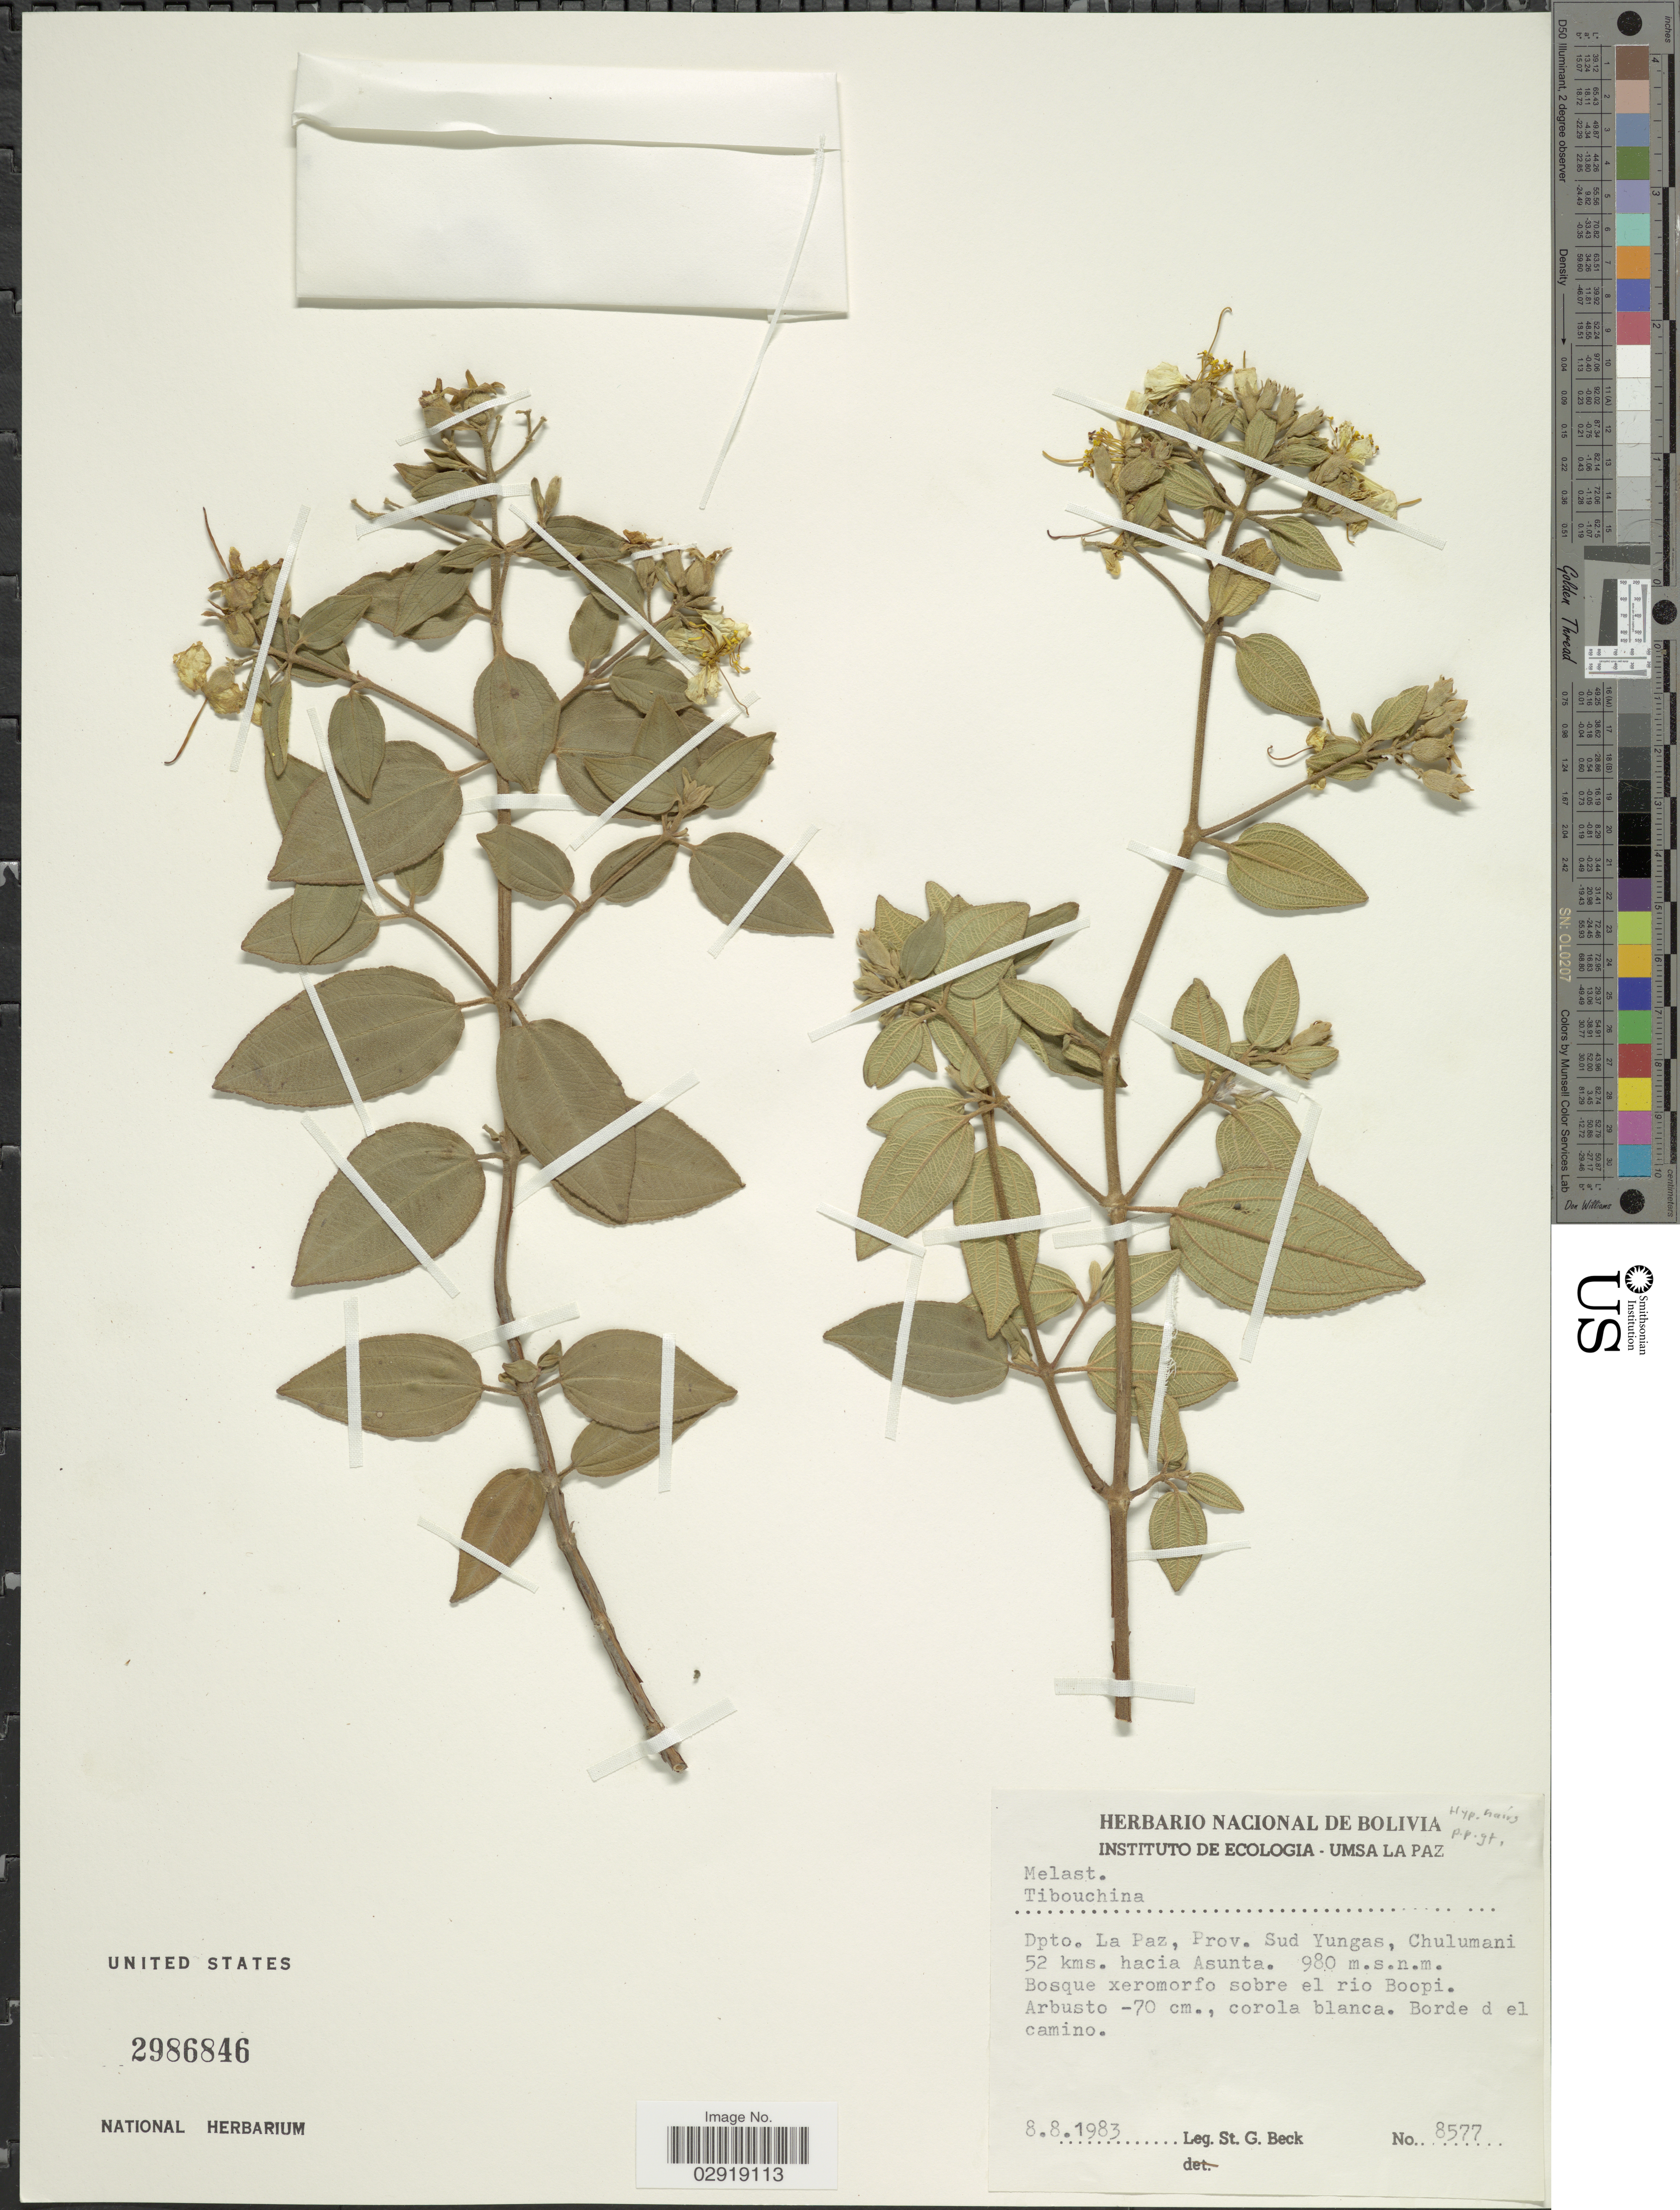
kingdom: Plantae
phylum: Tracheophyta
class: Magnoliopsida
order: Myrtales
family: Melastomataceae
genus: Chaetogastra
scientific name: Chaetogastra sp.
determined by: Michelangeli, F. A.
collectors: S. G. Beck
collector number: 8577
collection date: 1983-08-08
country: Bolivia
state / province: La Paz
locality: Dpto. La Paz, Prov. Sud Yungas, Chulumani 52 kms. hacia Asunta.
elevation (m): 980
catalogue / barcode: US 2986846